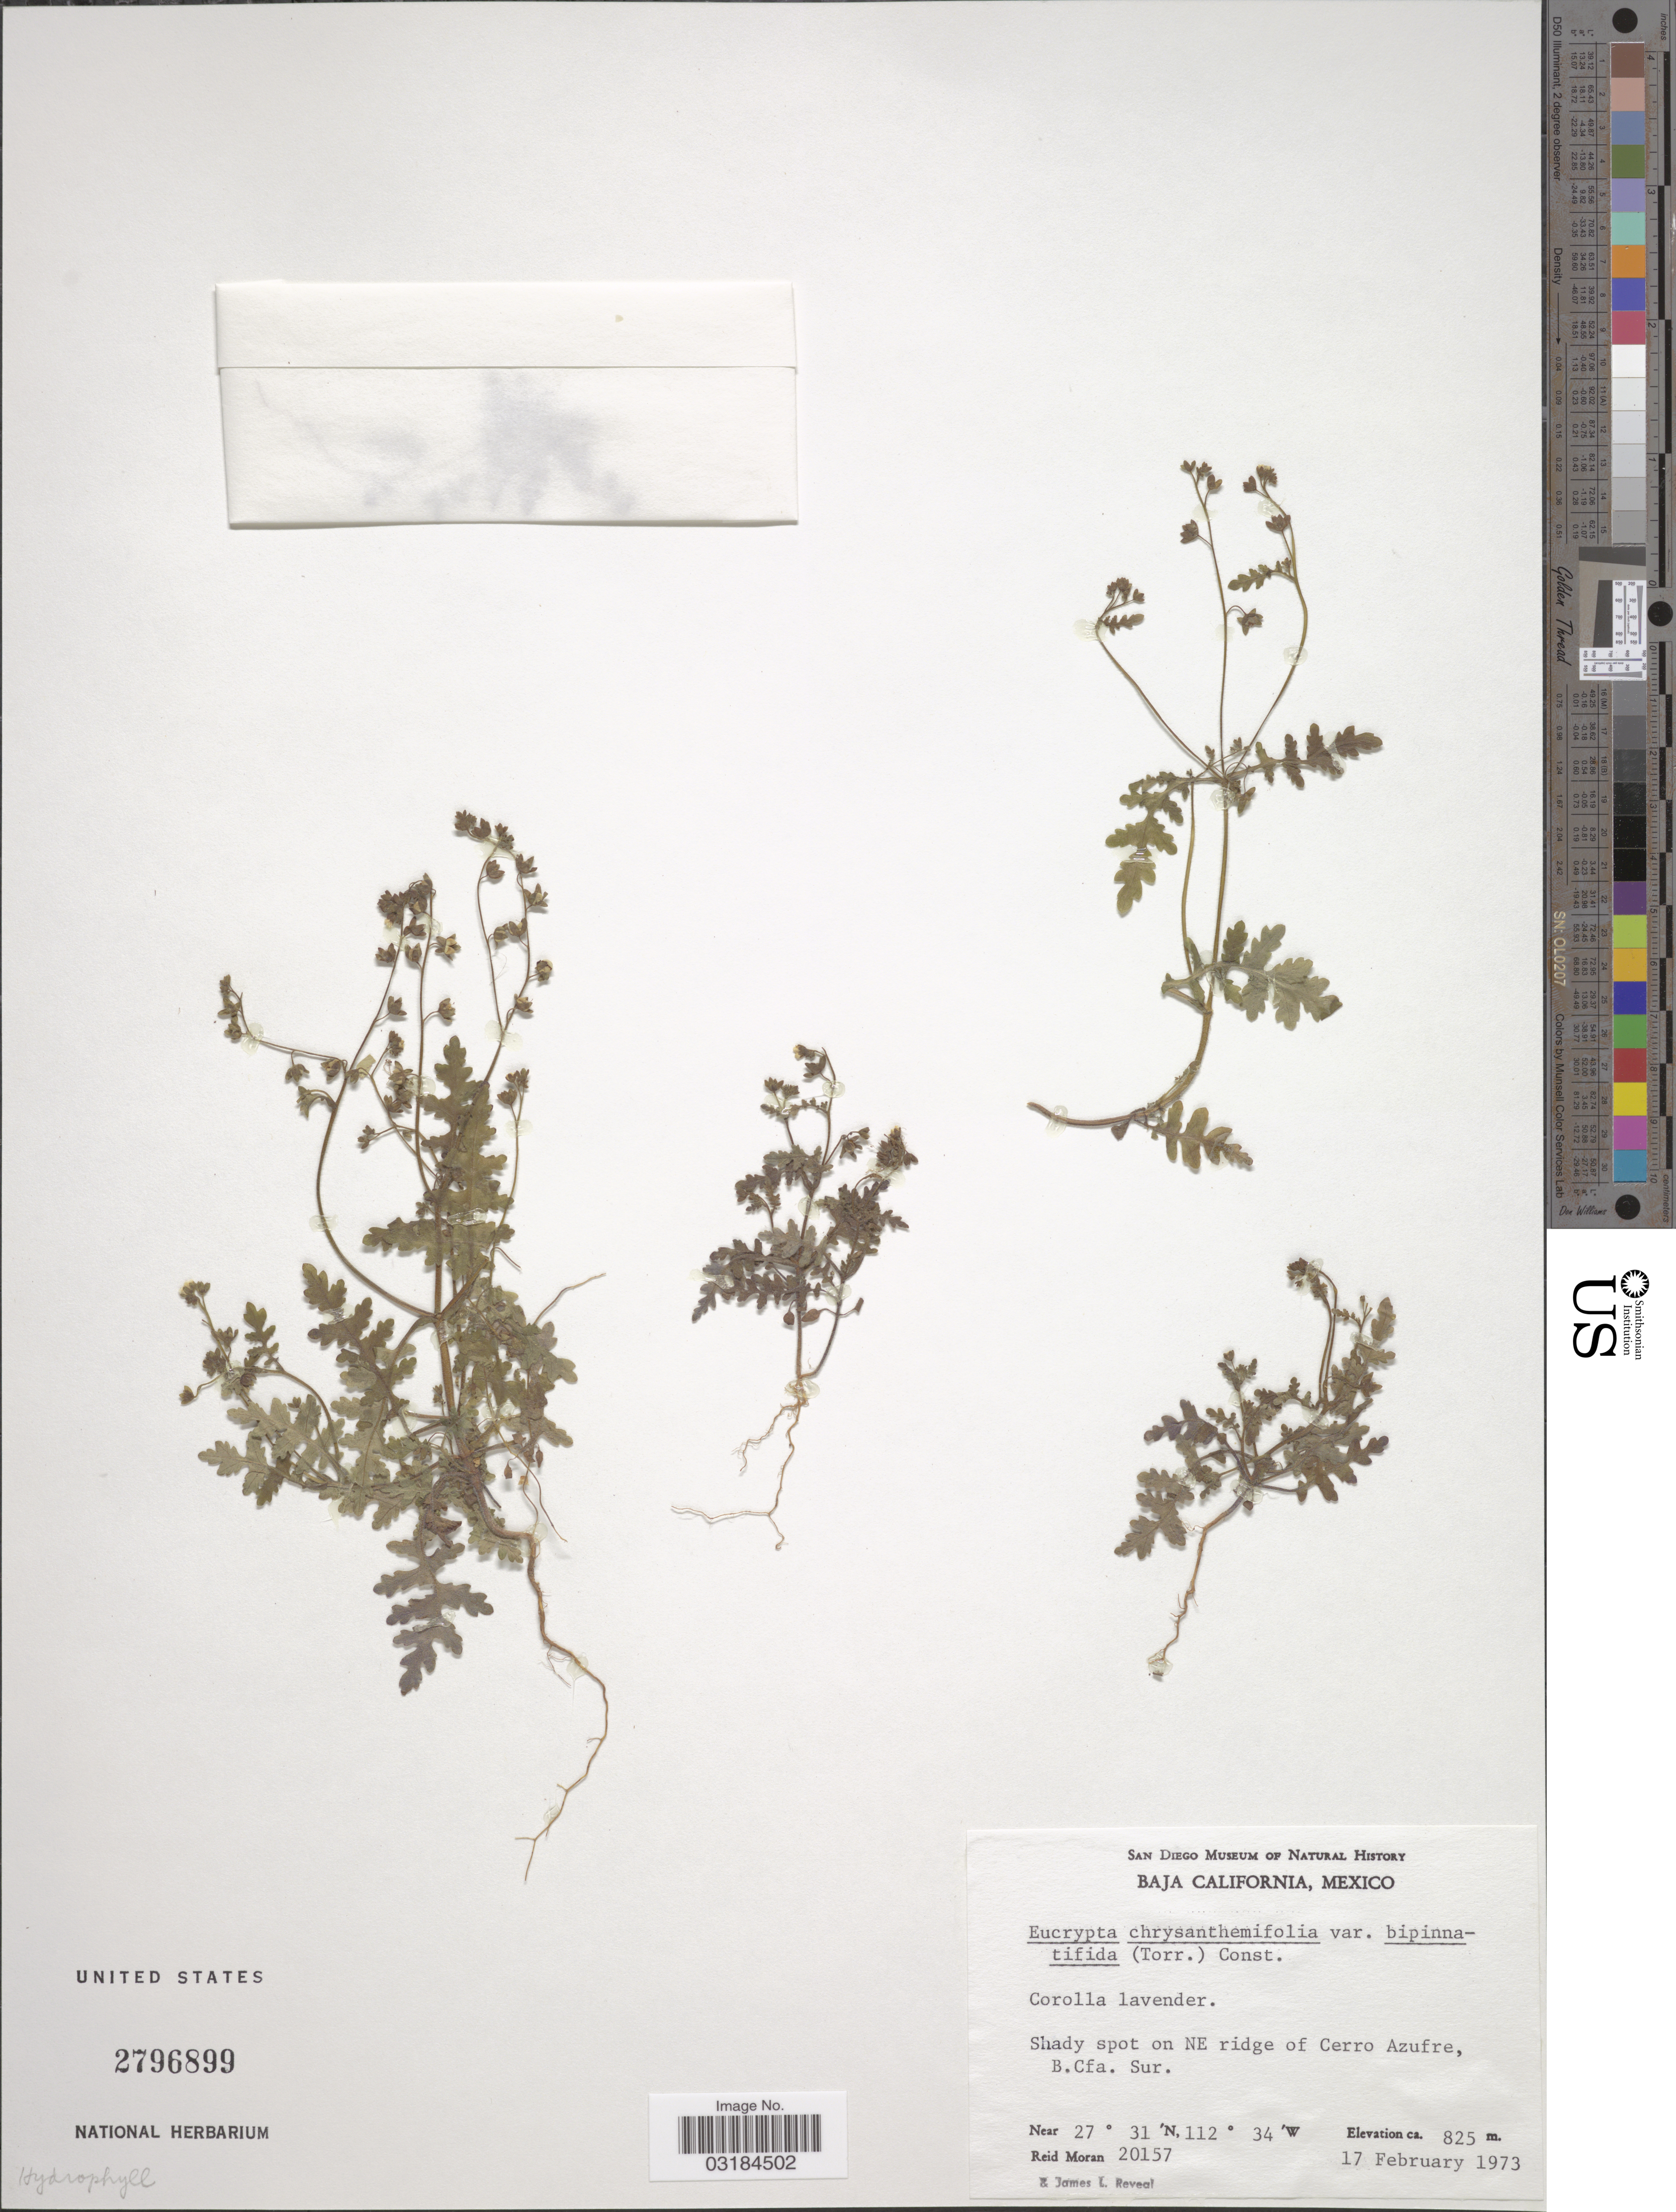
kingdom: Plantae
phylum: Tracheophyta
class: Magnoliopsida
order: Boraginales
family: Hydrophyllaceae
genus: Eucrypta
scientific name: Eucrypta chrysanthemifolia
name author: (Benth.) Greene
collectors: R. V. Moran & J. L. Reveal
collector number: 20157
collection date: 1973-02-17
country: Mexico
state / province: Baja California Sur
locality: Shady spot on NE ridge of Cerro Azufre.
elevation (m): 825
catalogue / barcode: US 2796899